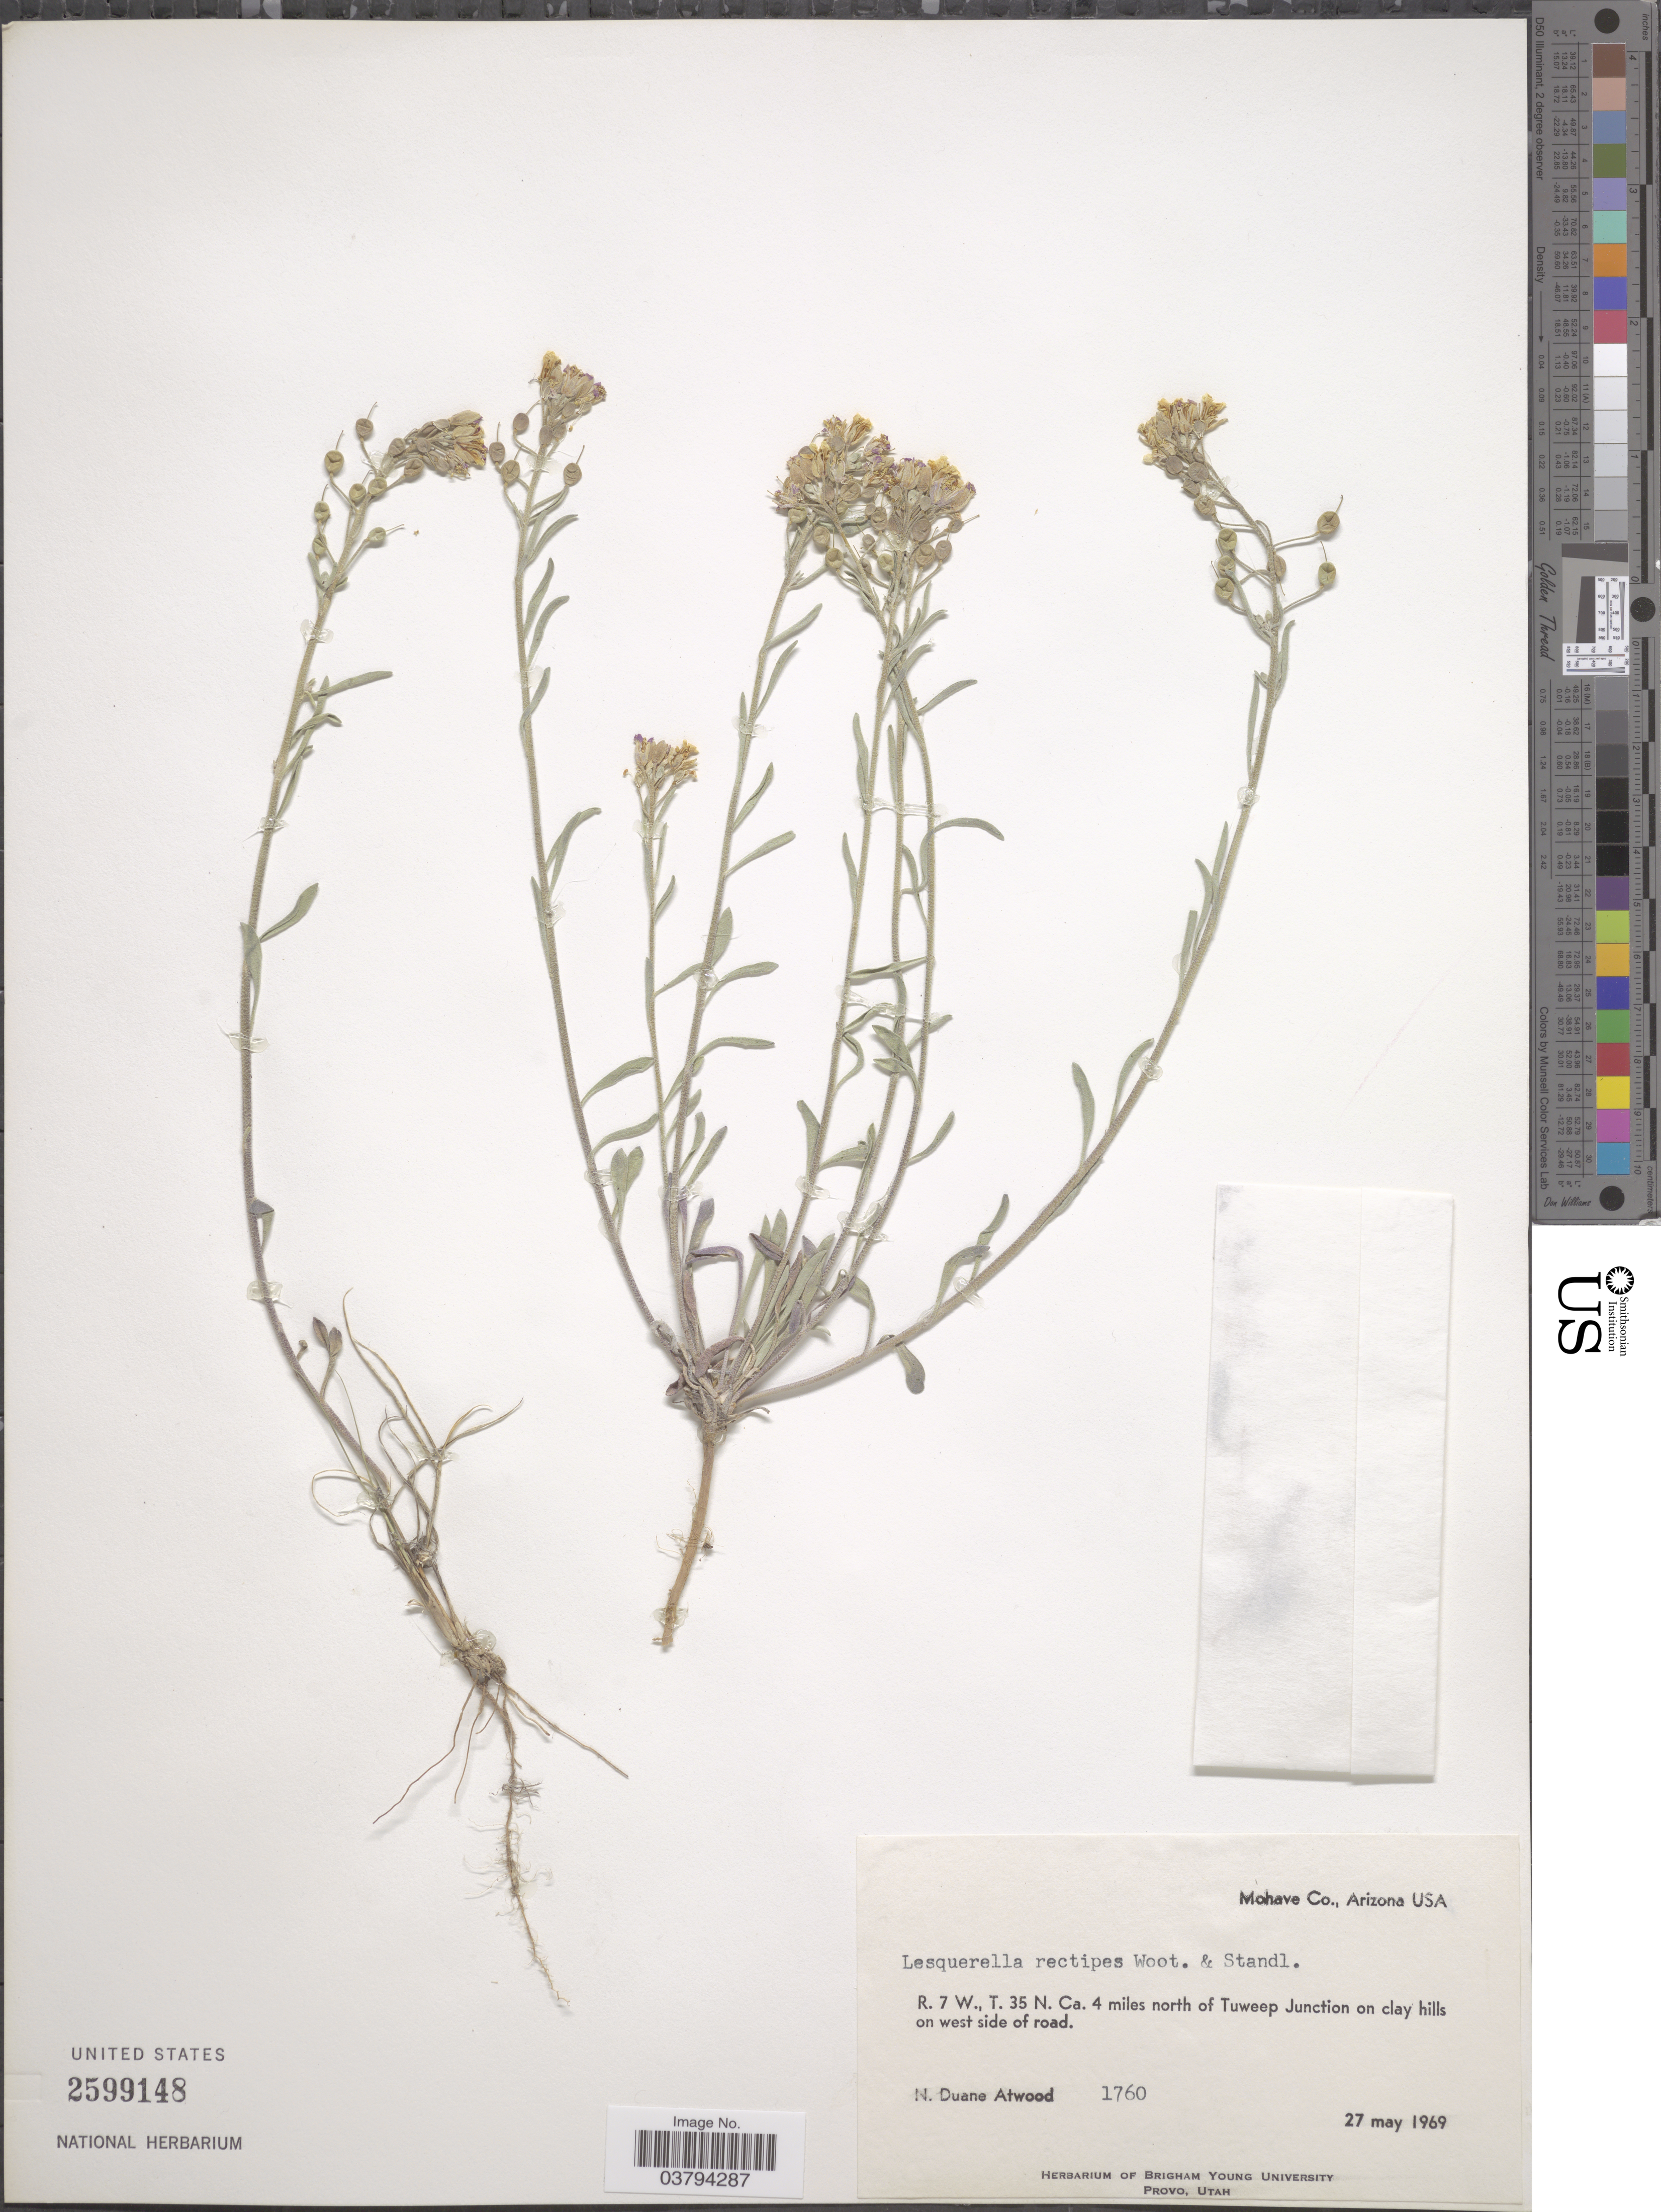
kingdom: Plantae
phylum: Tracheophyta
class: Magnoliopsida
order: Brassicales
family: Brassicaceae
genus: Lesquerella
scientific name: Lesquerella rectipes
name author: Wooton & Standl.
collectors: N. Atwood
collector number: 1760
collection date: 1969-05-27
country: United States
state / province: Arizona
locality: Mohave Co. R. 7 W., T. 35 N. Ca. 4 miles north of Tuweep Junction on clay hills on west side of road.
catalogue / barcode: US 2599148